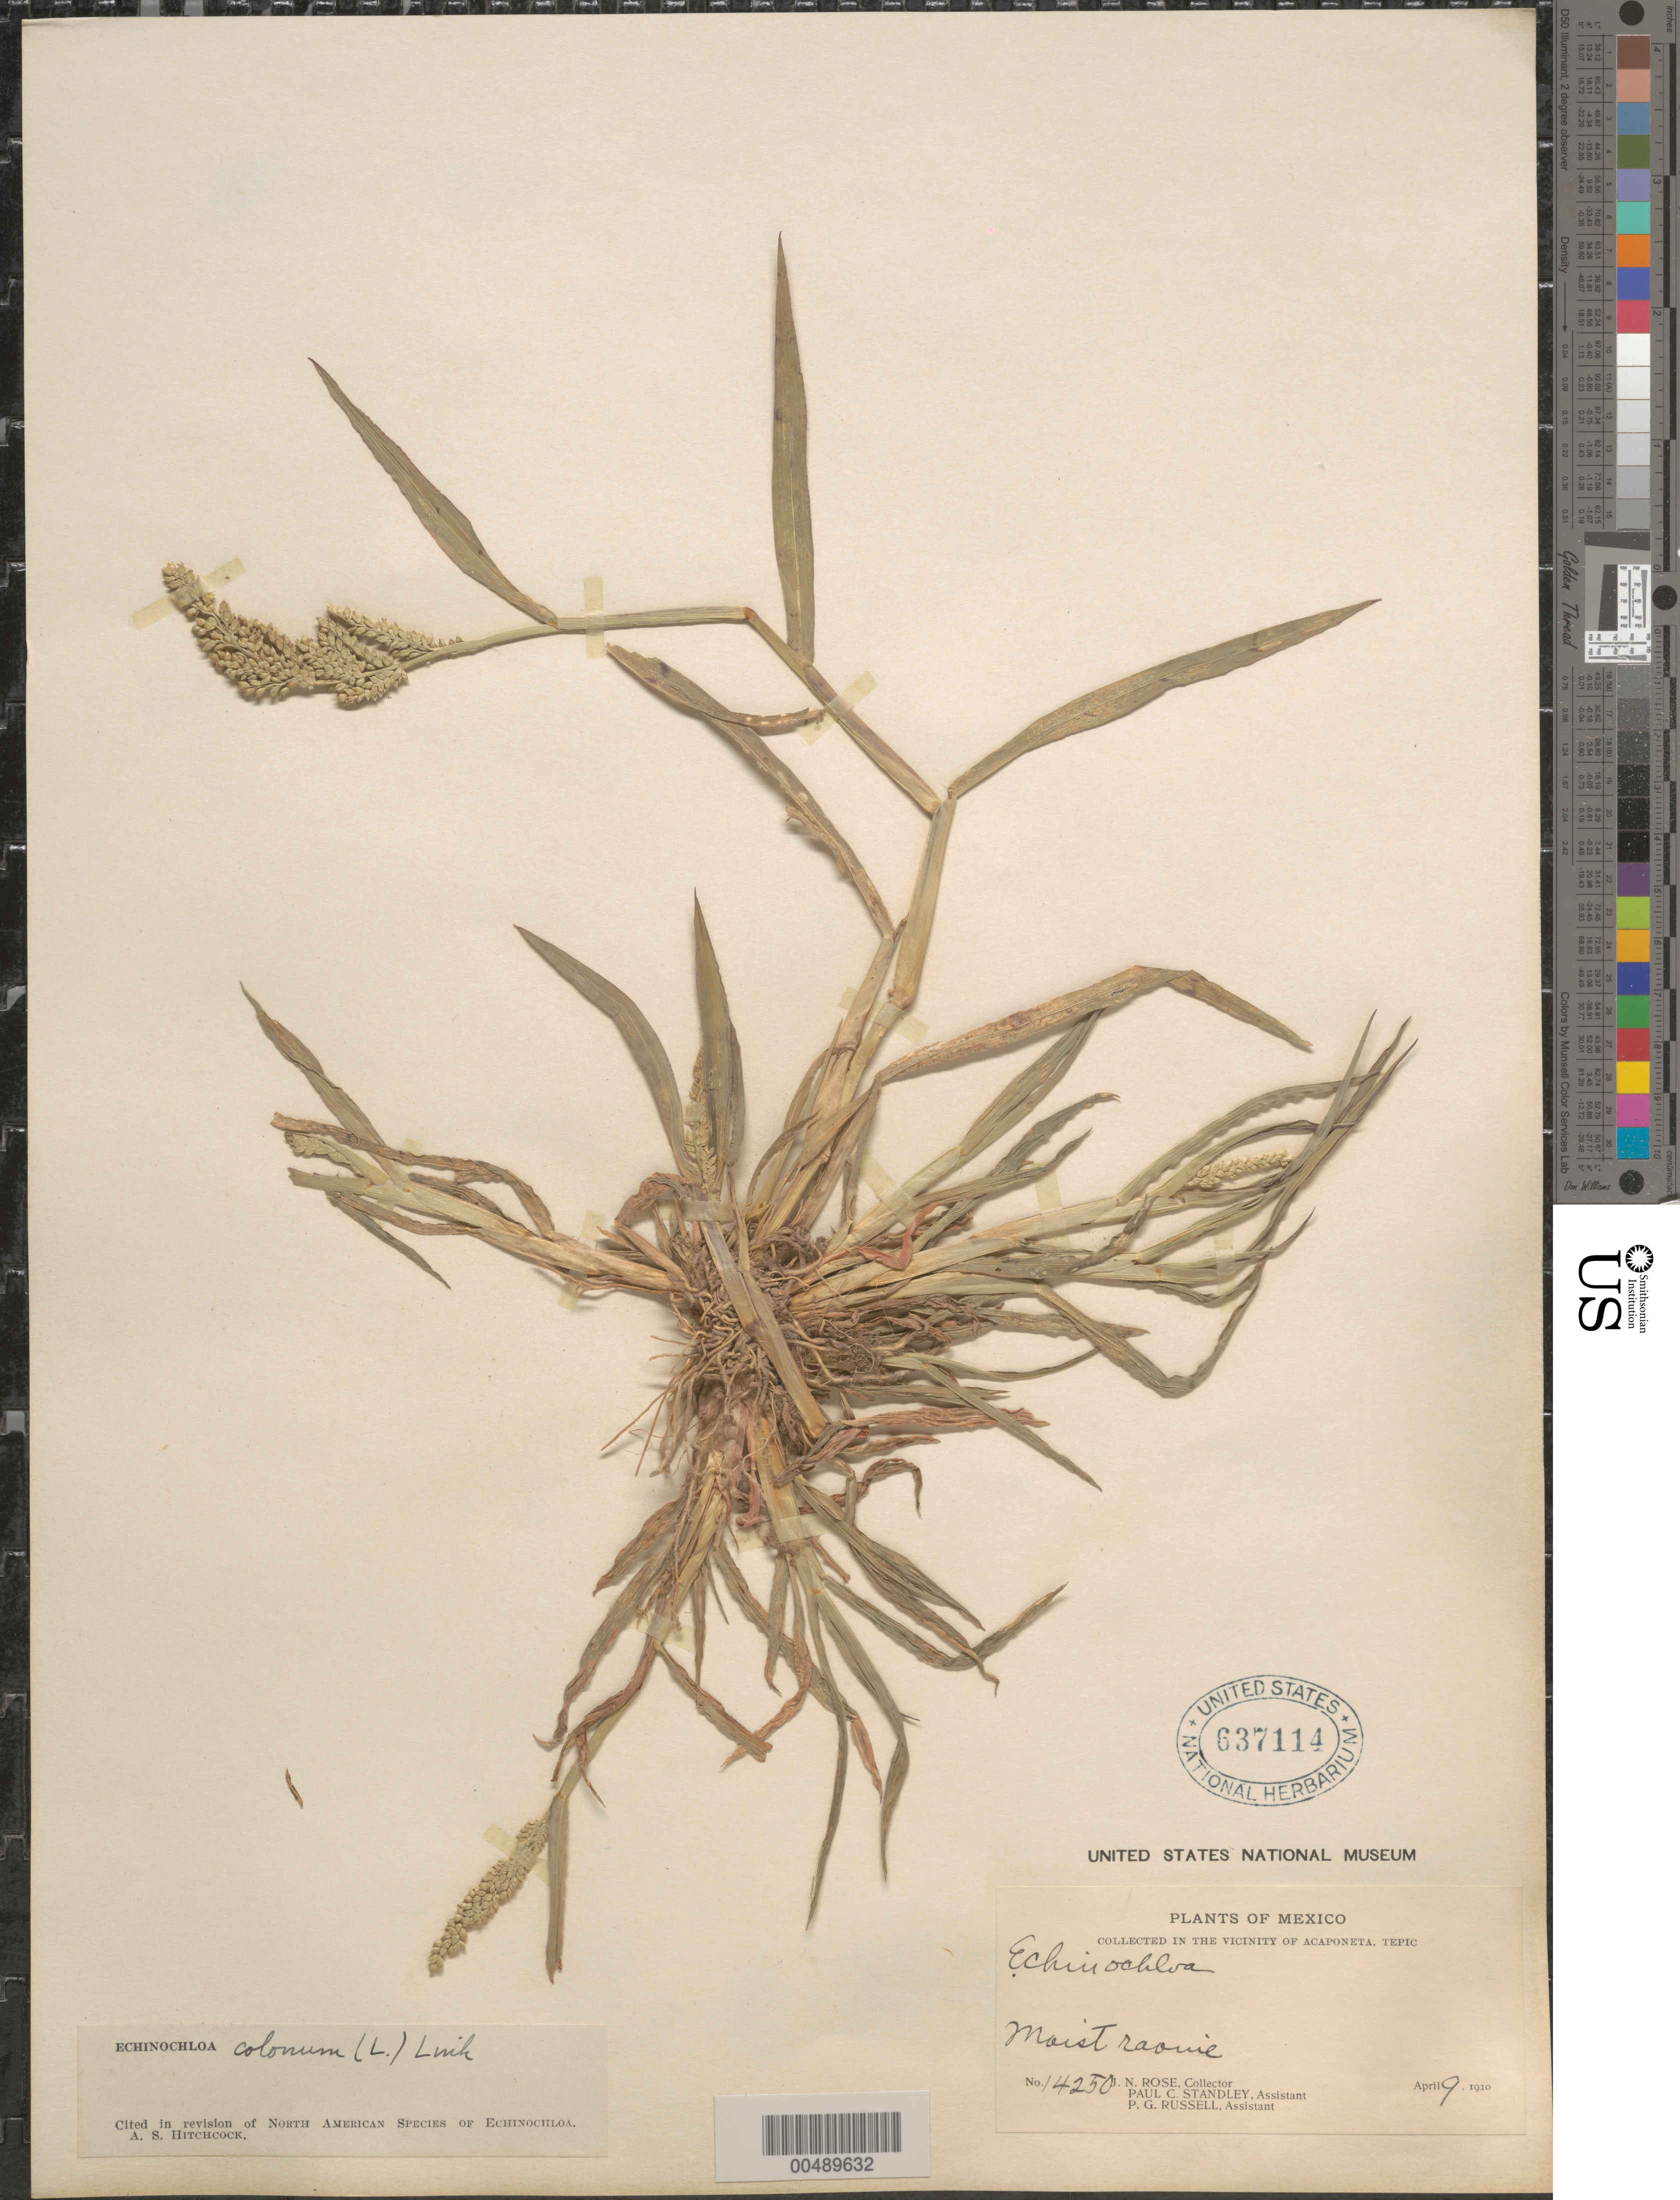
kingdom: Plantae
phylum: Tracheophyta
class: Liliopsida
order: Poales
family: Poaceae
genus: Echinochloa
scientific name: Echinochloa colona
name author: (L.) Link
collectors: J. N. Rose, P. C. Standley & P. G. Russell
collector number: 14250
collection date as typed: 9 Apr 1910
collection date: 1910-04-09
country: Mexico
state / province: Nayarit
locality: Vicinity of Acaponeta, Tepic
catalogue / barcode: US 637114